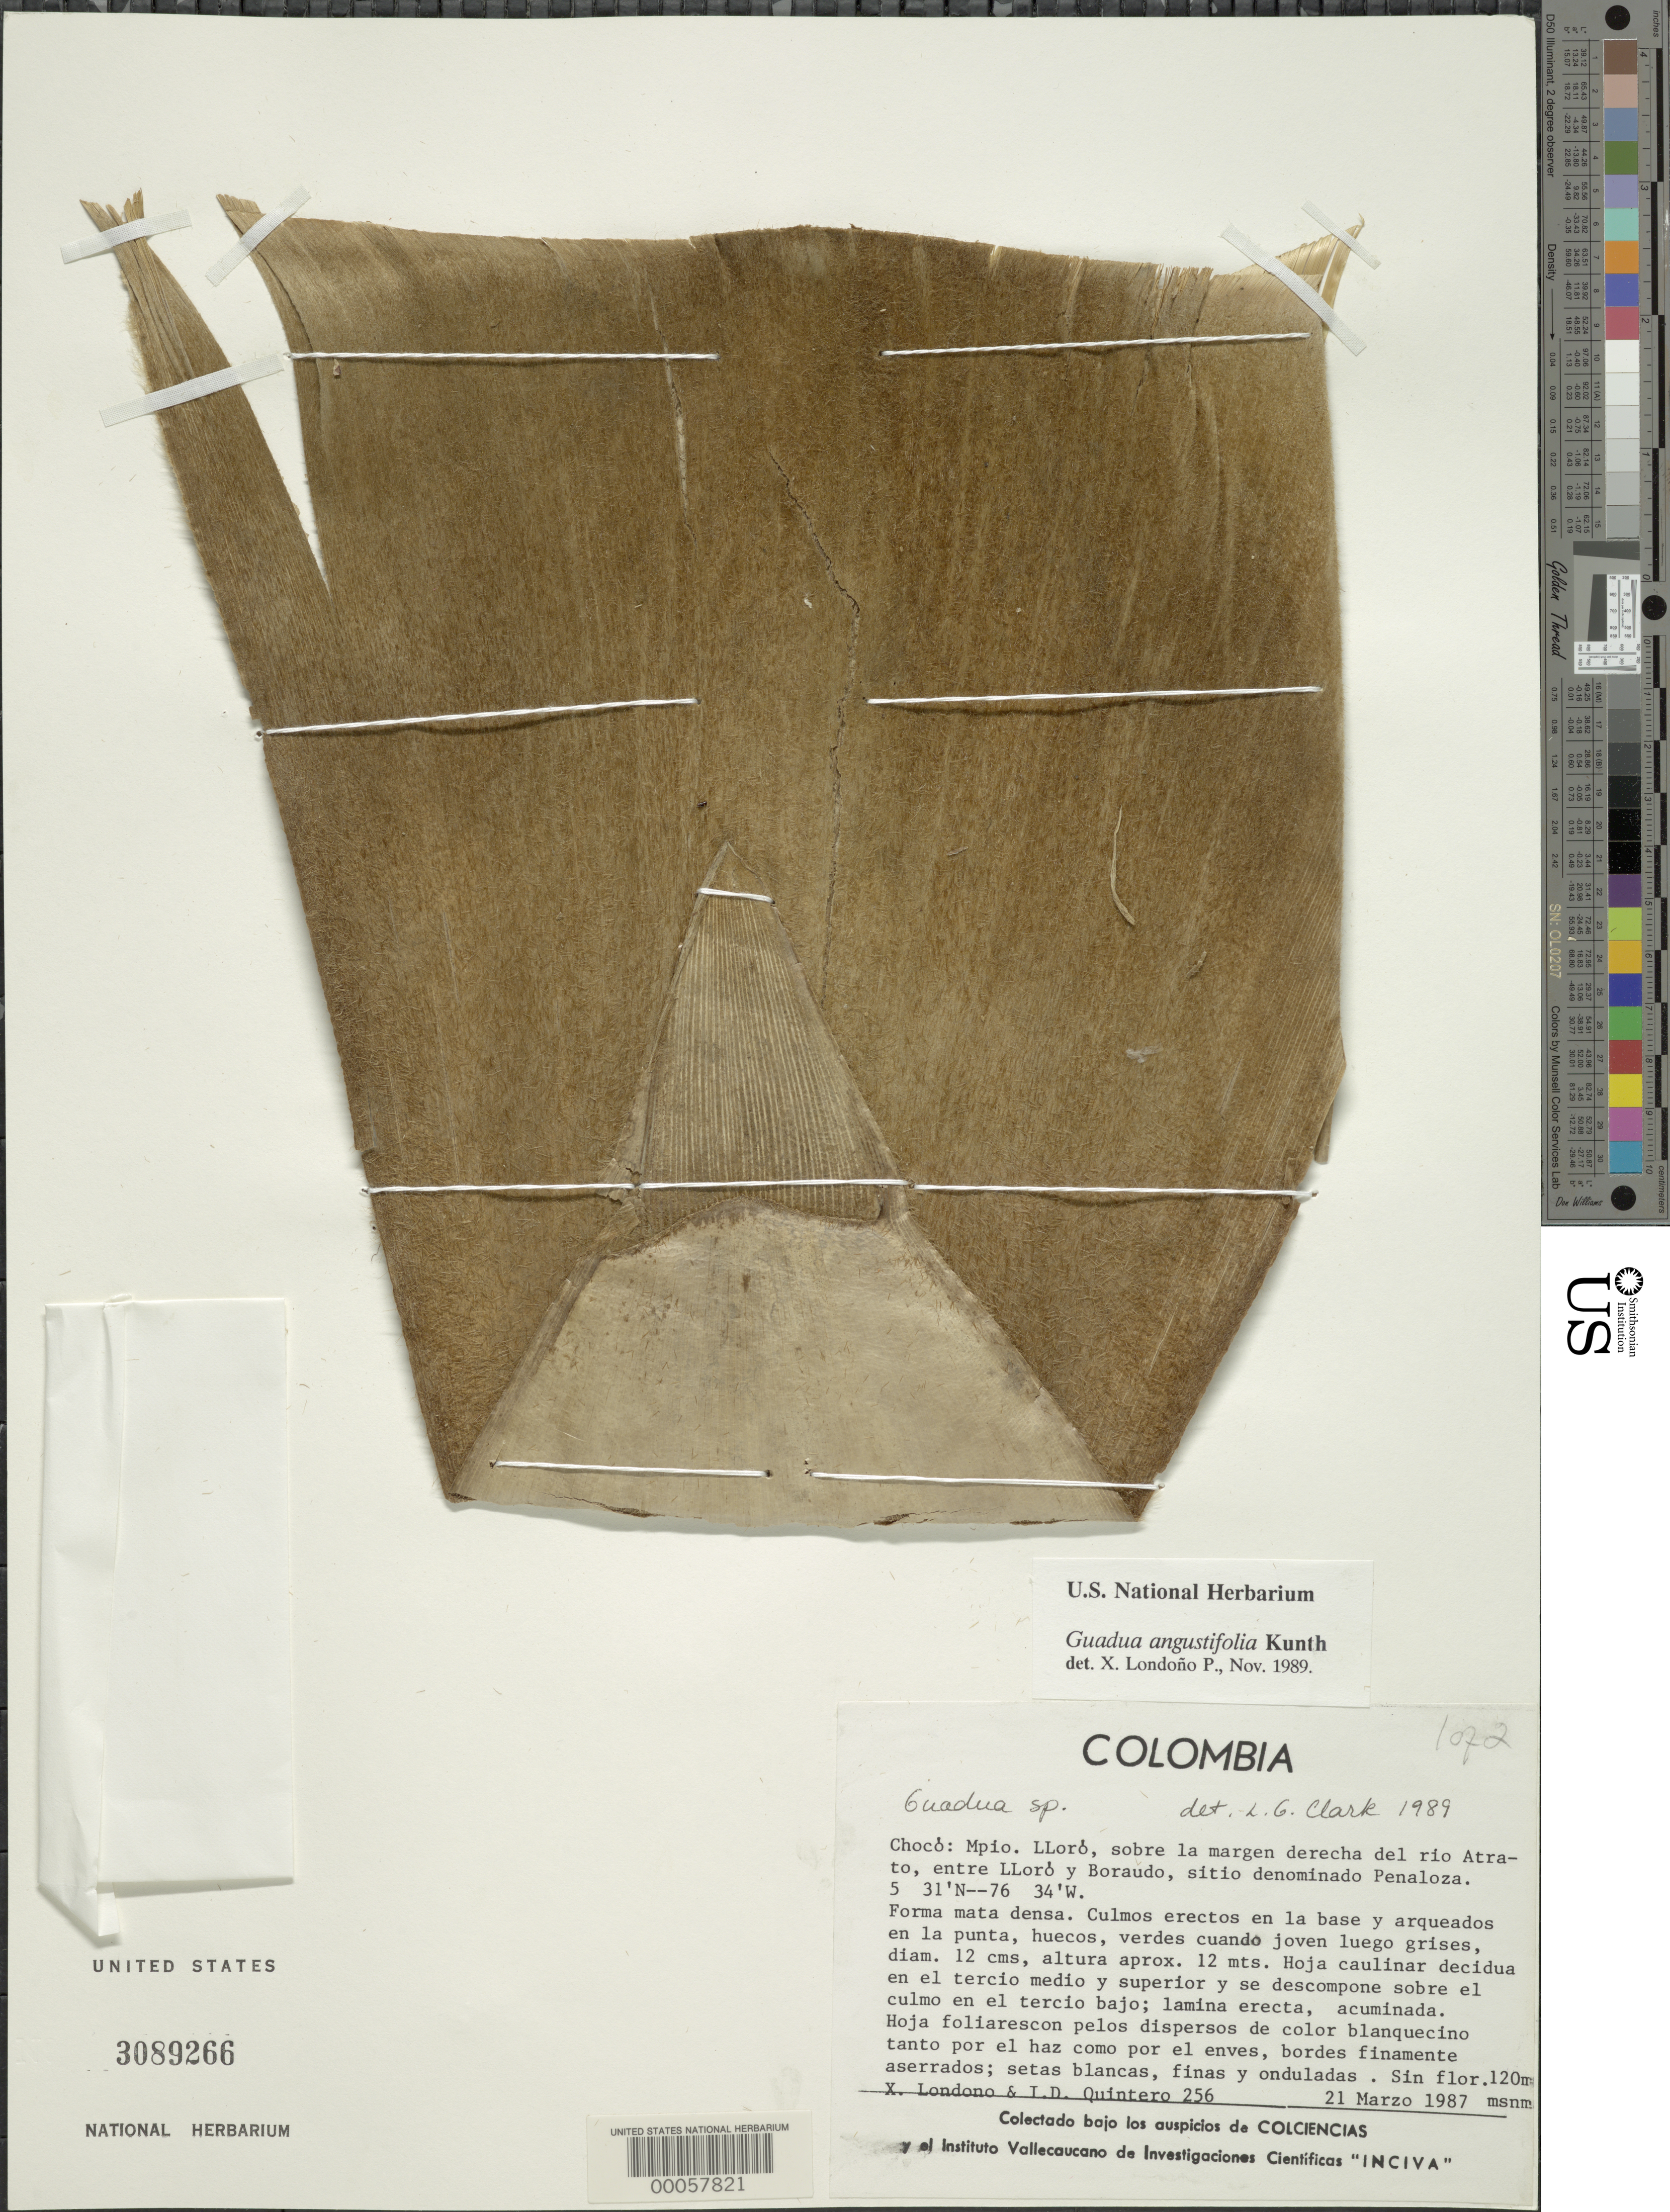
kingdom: Plantae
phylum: Tracheophyta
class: Liliopsida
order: Poales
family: Poaceae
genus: Guadua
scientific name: Guadua angustifolia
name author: Kunth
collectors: X. Londoño & I. Quintero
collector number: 256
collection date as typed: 21 Mar 1987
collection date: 1987-03-21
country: Colombia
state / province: Chocó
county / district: Lloró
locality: Right side of Rio Atrato, between Lloro and Boraudo, place of PenaLoza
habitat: Dense forest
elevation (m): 120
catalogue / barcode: US 3089266